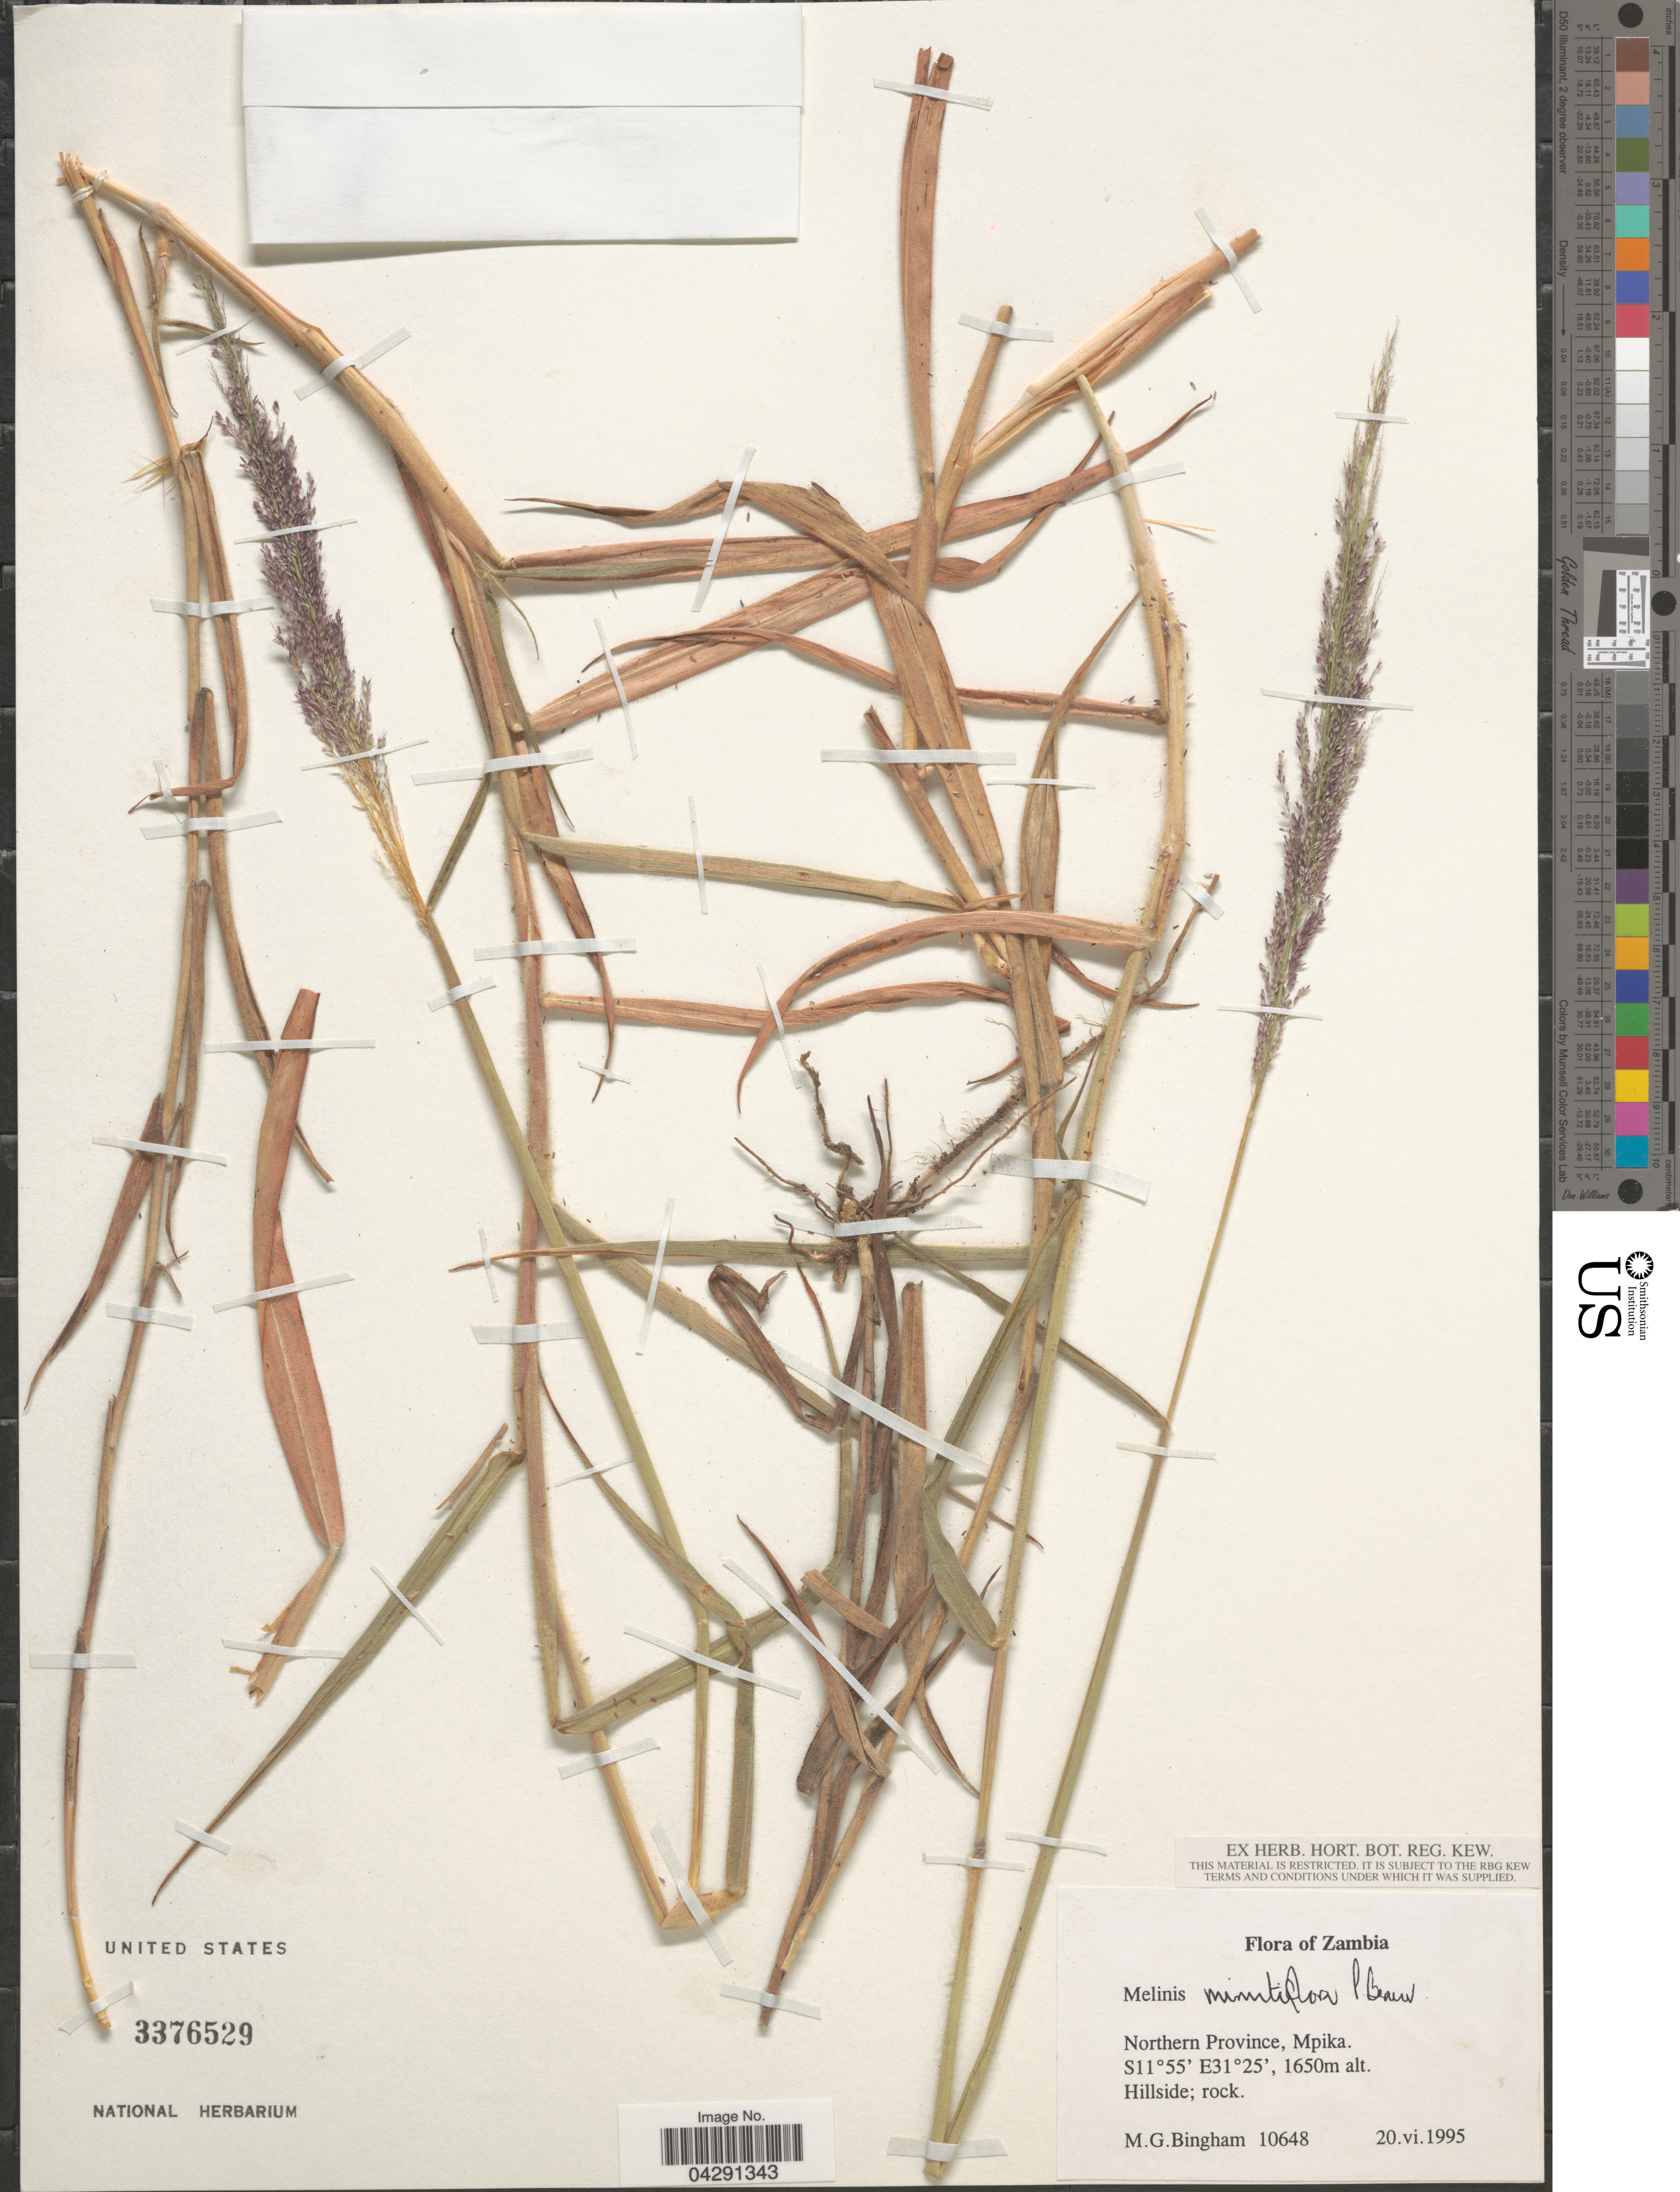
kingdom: Plantae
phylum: Tracheophyta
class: Liliopsida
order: Poales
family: Poaceae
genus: Melinis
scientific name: Melinis minutiflora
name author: P. Beauv.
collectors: M. Bingham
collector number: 10648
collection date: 1995-06-20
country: Zambia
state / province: Northern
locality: Mpika. Hillside; rock.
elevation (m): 1650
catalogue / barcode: US 3376529